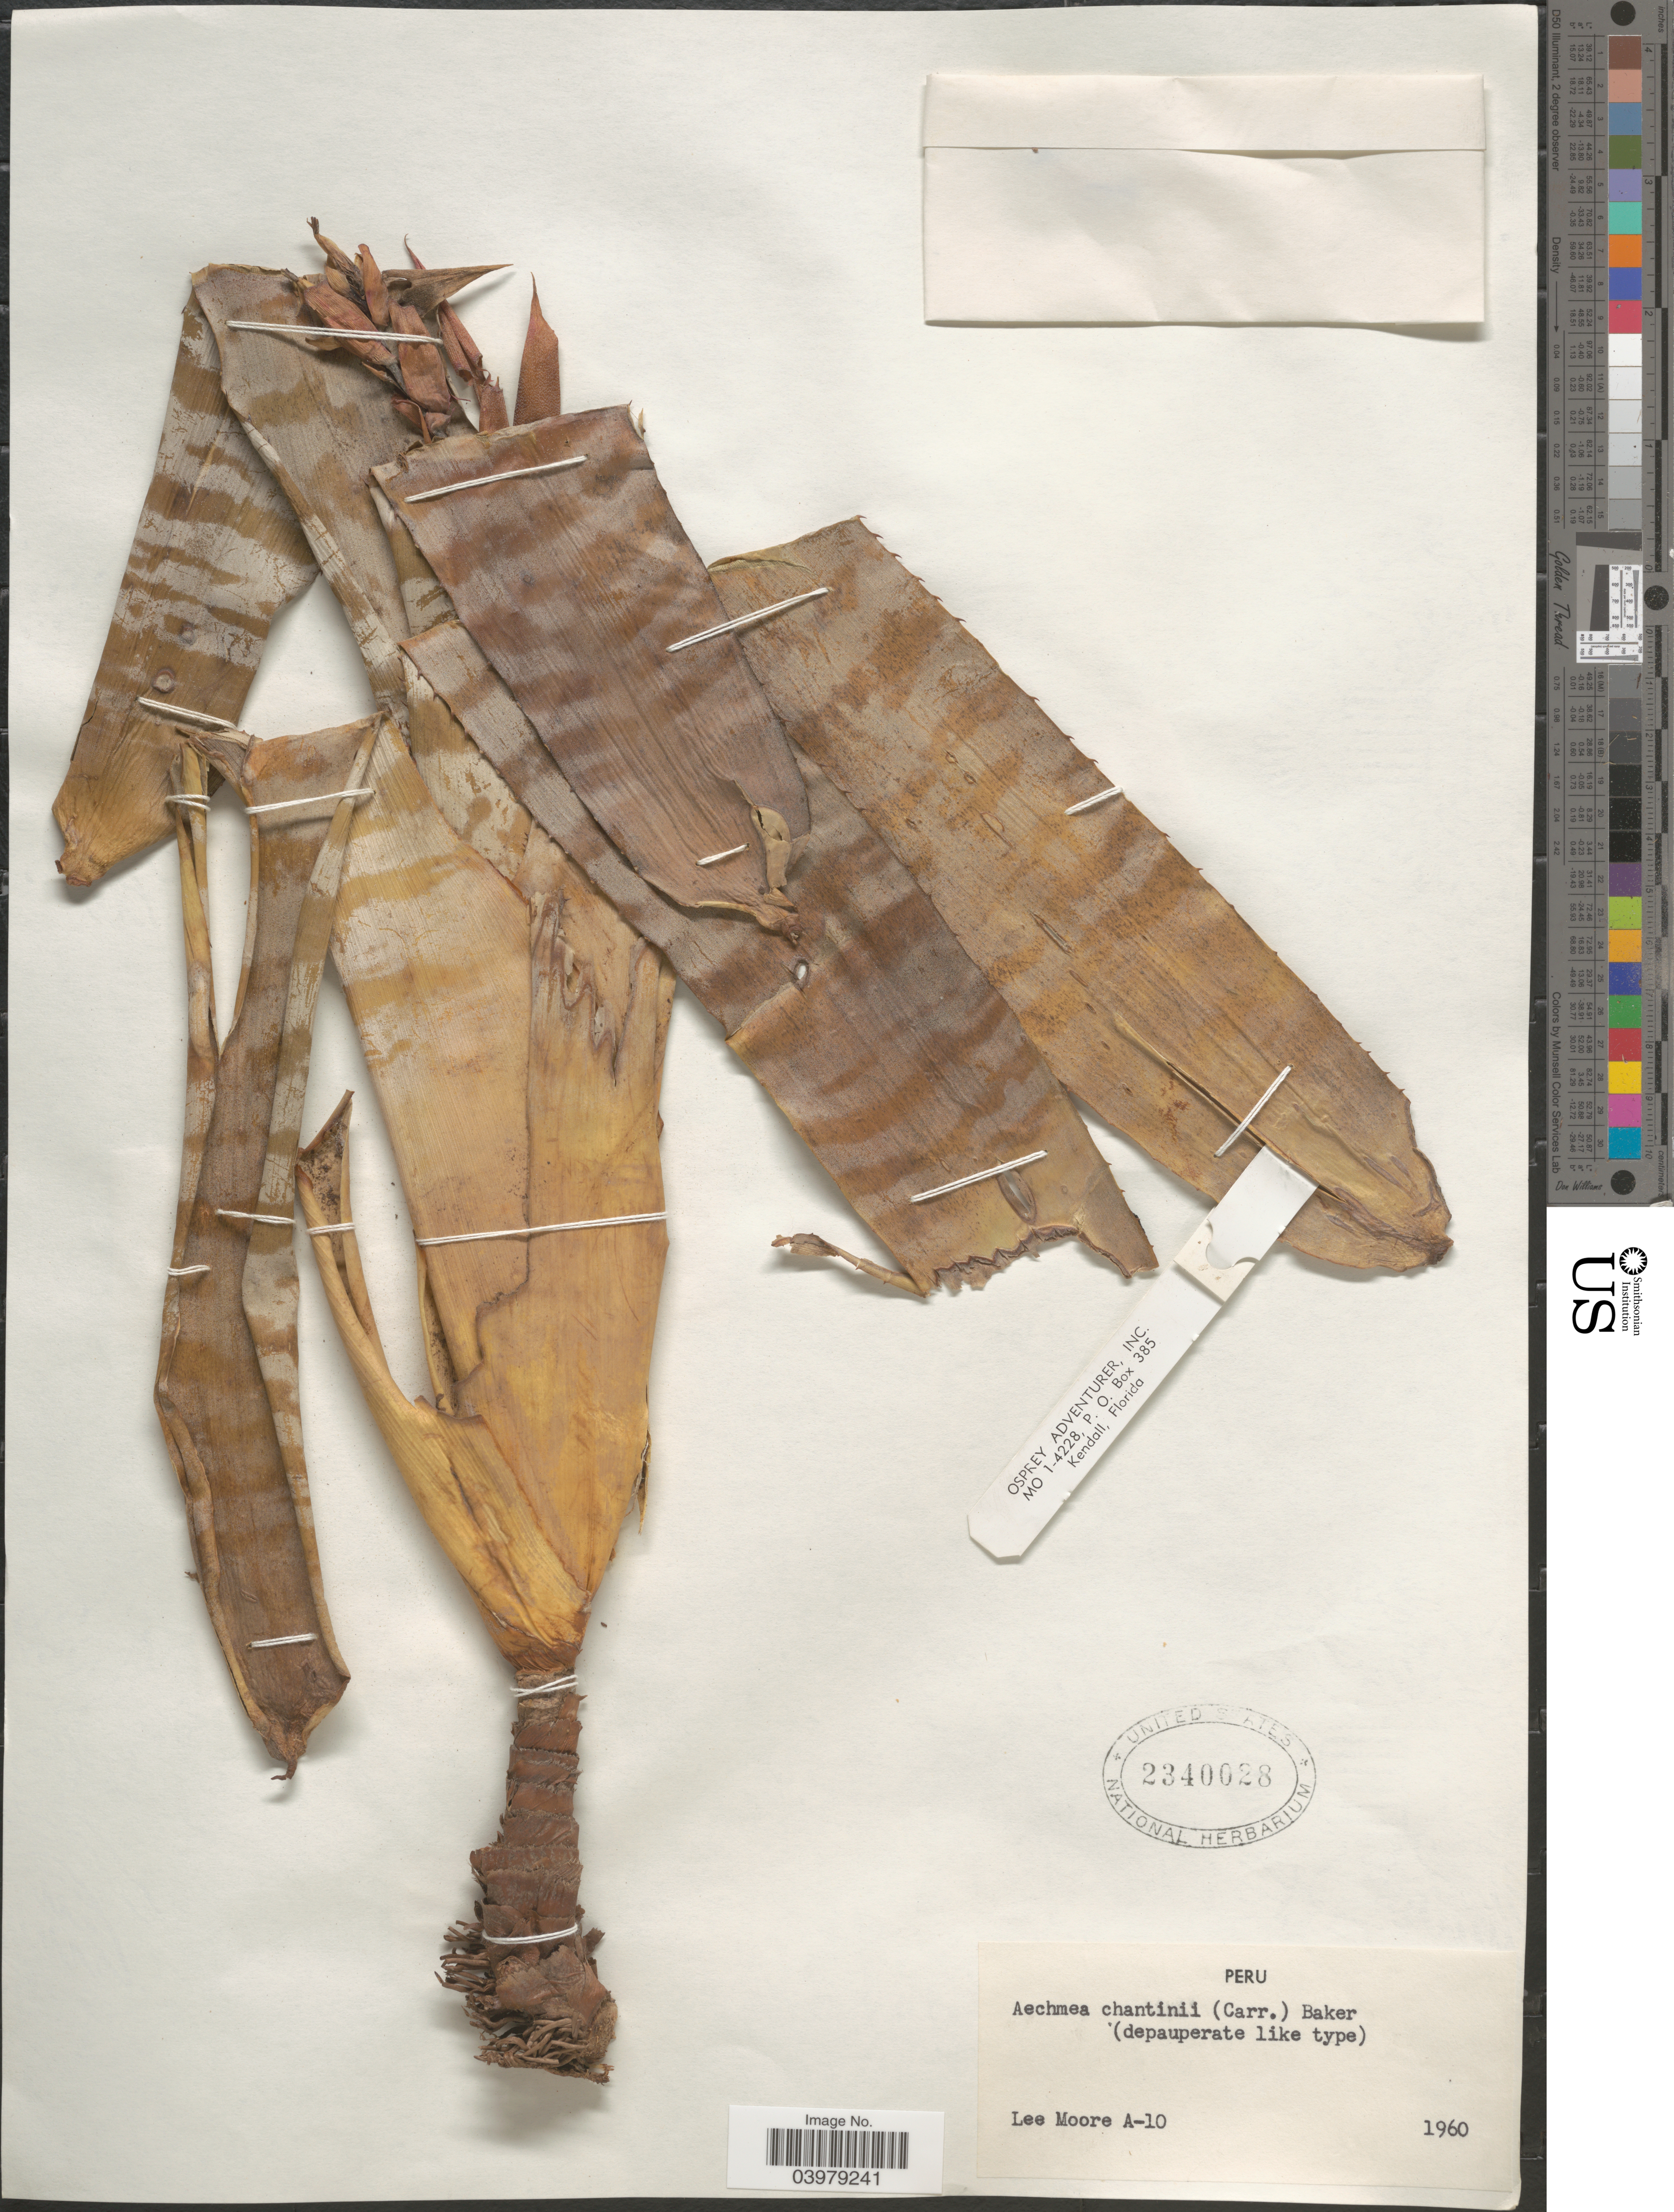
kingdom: Plantae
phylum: Tracheophyta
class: Liliopsida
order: Poales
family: Bromeliaceae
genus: Aechmea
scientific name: Aechmea chantinii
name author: (Carrière) Baker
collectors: L. Moore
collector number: A-10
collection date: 1960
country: Peru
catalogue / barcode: US 2340028